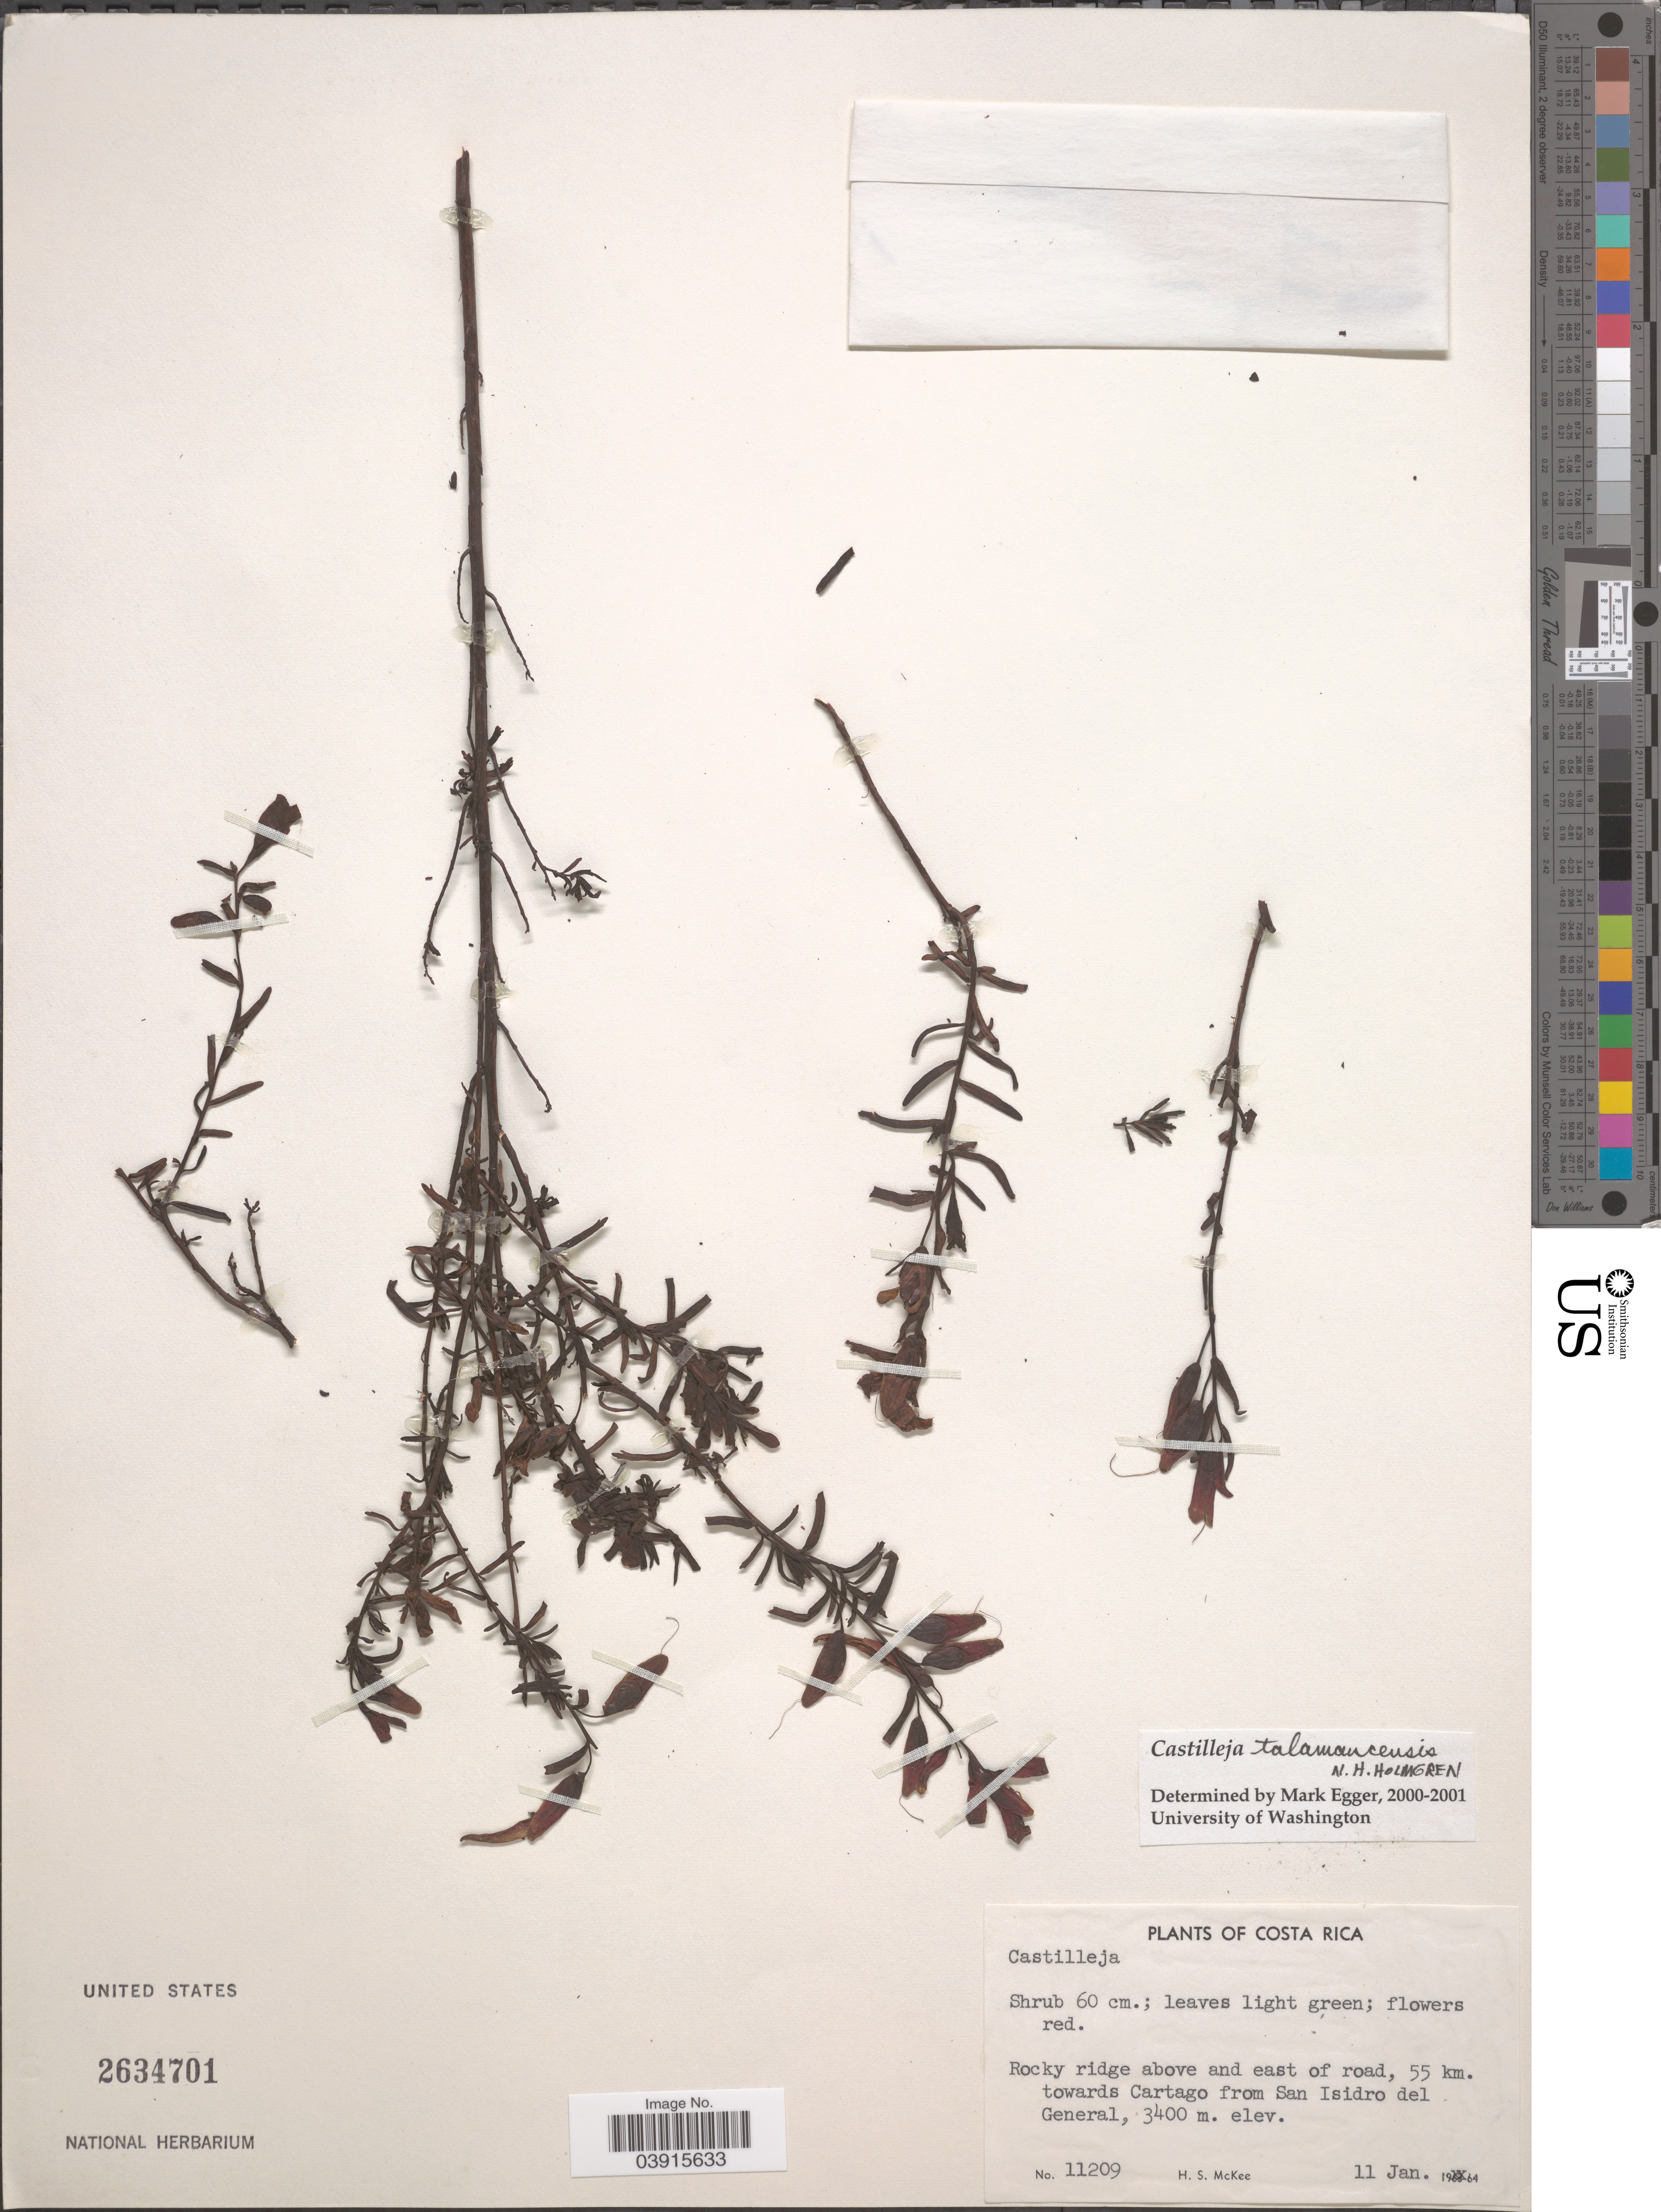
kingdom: Plantae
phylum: Tracheophyta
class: Magnoliopsida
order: Lamiales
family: Orobanchaceae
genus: Castilleja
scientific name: Castilleja talamancensis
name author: N.H. Holmgren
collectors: H. S. McKee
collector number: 11209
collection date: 1964-01-11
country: Costa Rica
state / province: Cartago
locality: Rocky ridge above and east of road, 55 km. towards Cartago from San Isidro del General.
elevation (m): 3400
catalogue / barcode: US 2634701